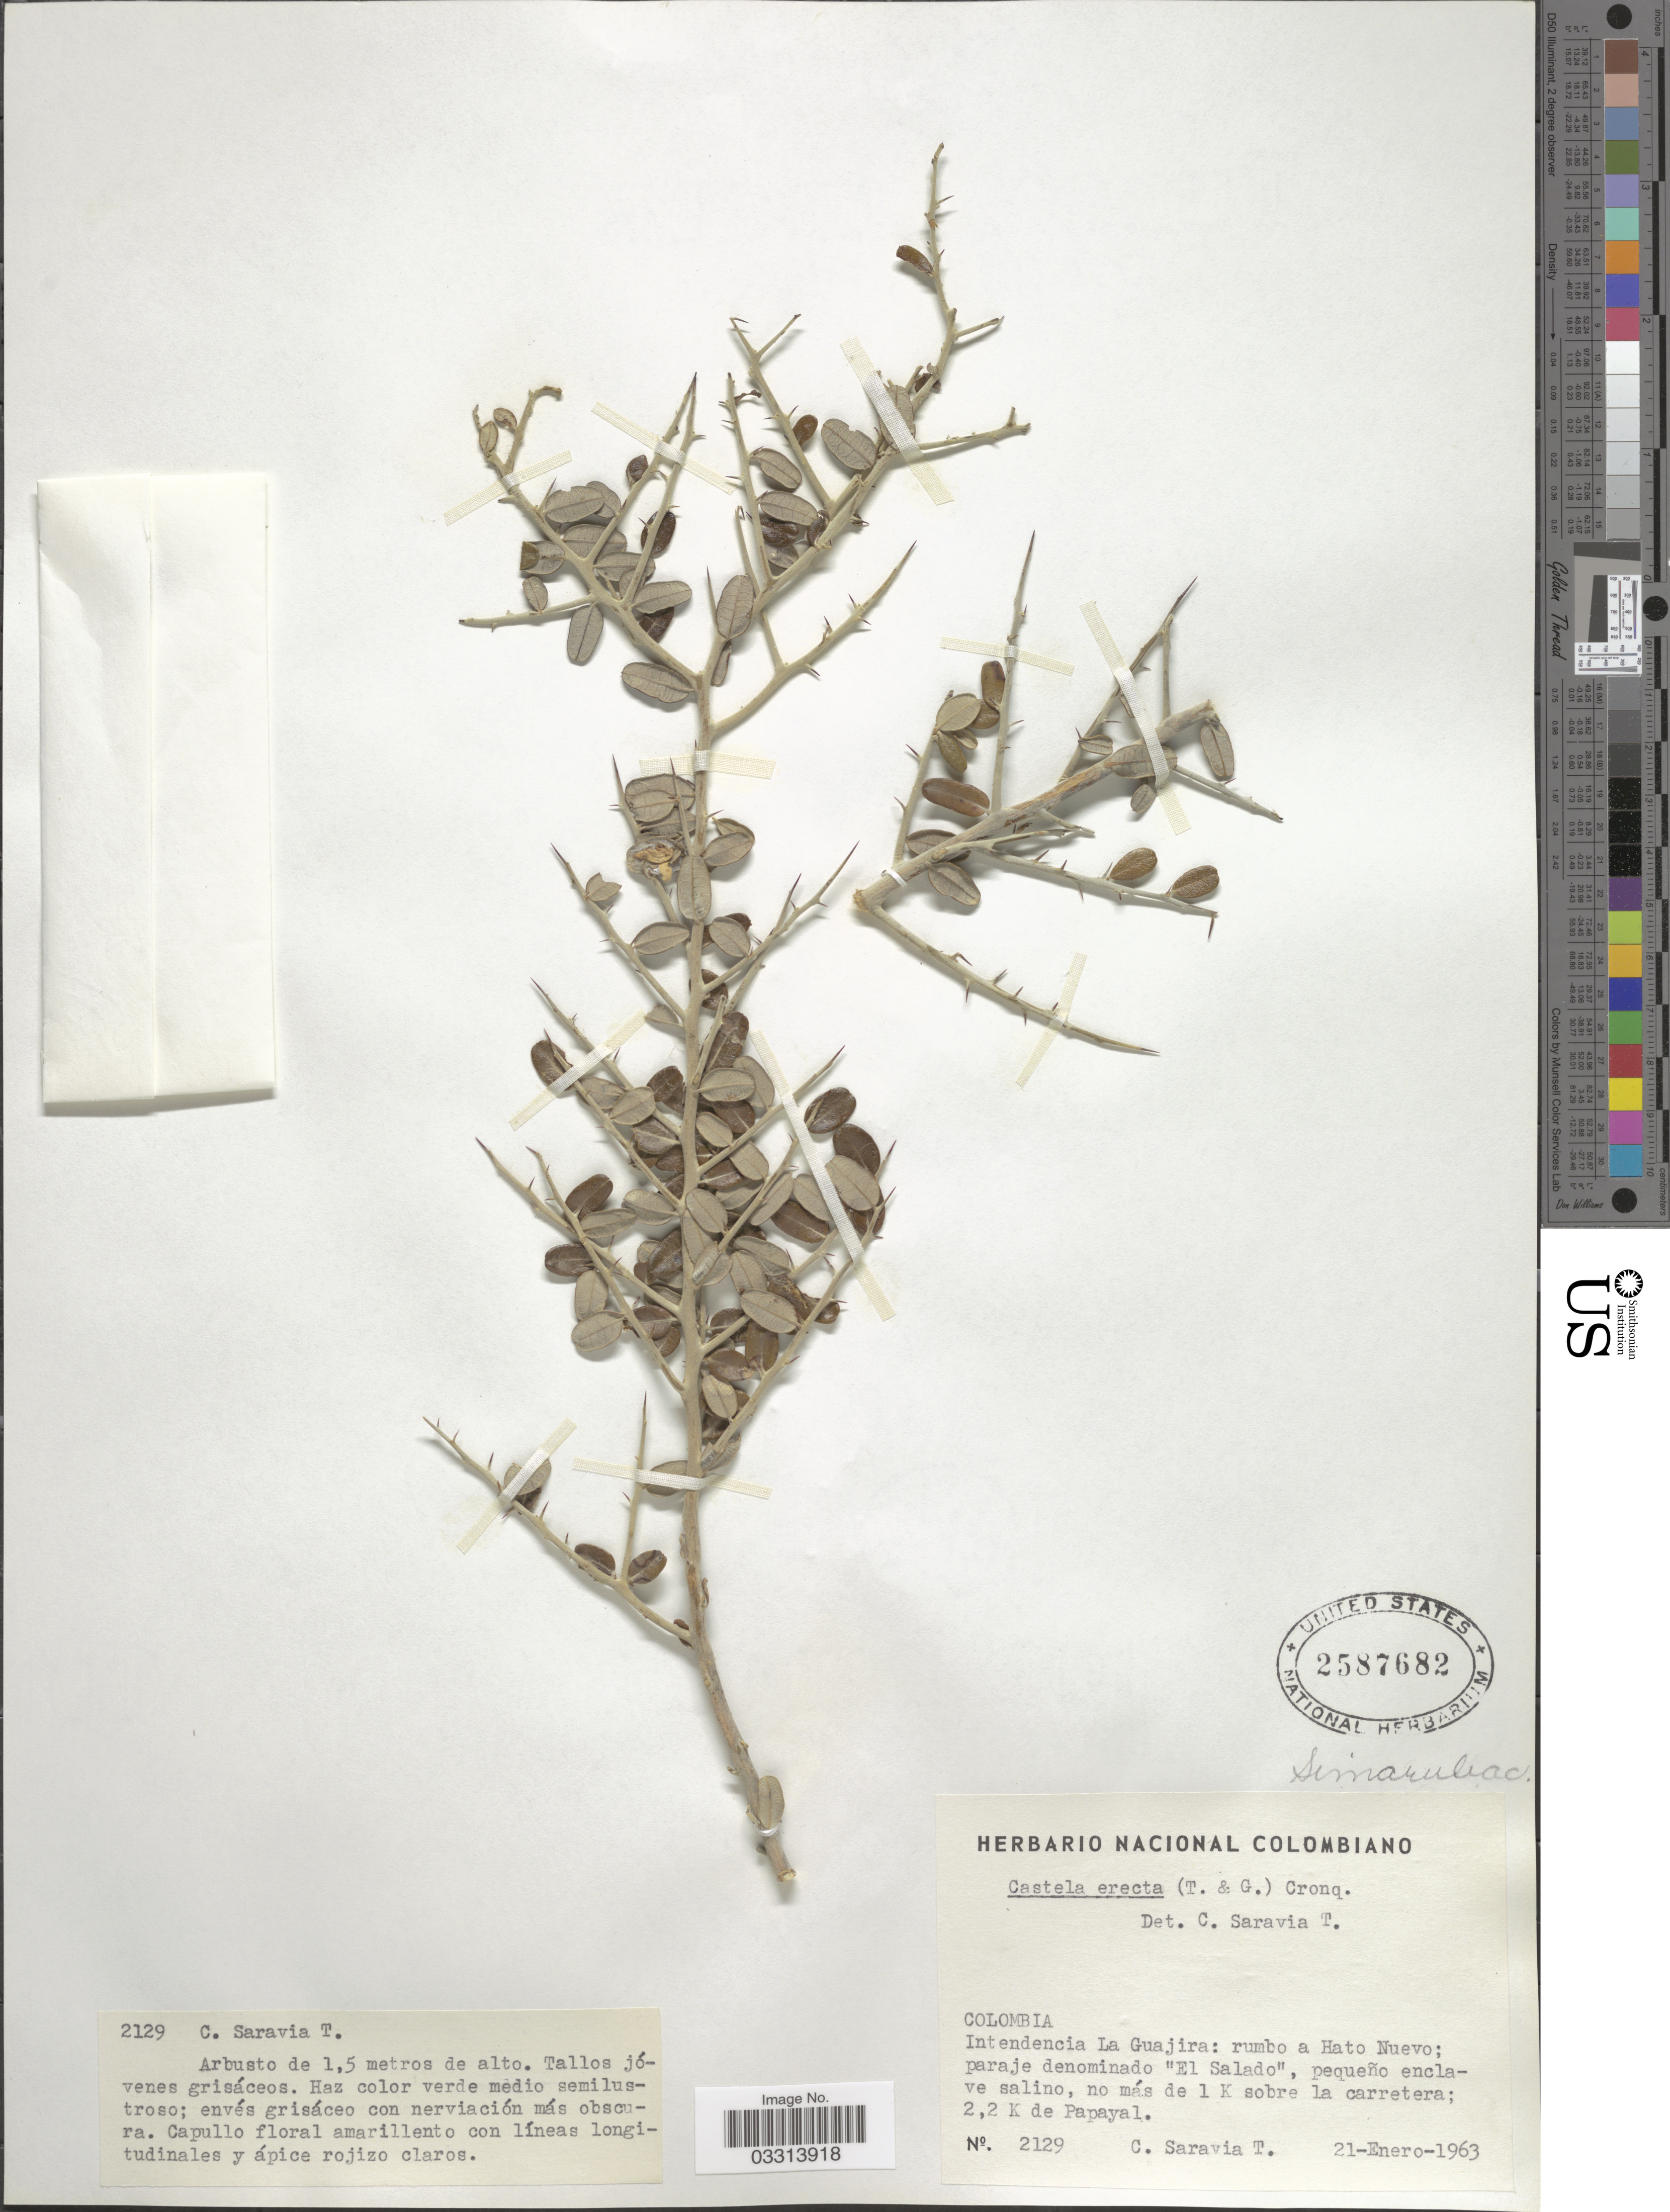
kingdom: Plantae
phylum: Tracheophyta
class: Magnoliopsida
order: Sapindales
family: Simaroubaceae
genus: Castela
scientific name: Castela erecta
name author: Turpin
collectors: C. Saravia T.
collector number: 2129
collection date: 1963-01-21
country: Colombia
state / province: La Guajira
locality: Intendencia La Guajira: rumbo a Hato Nuevo; paraje denominado "El Salado", pequeño enclave salino, no más de 1 K sobre la carretera; 2,2 K de Papayal.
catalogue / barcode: US 2587682